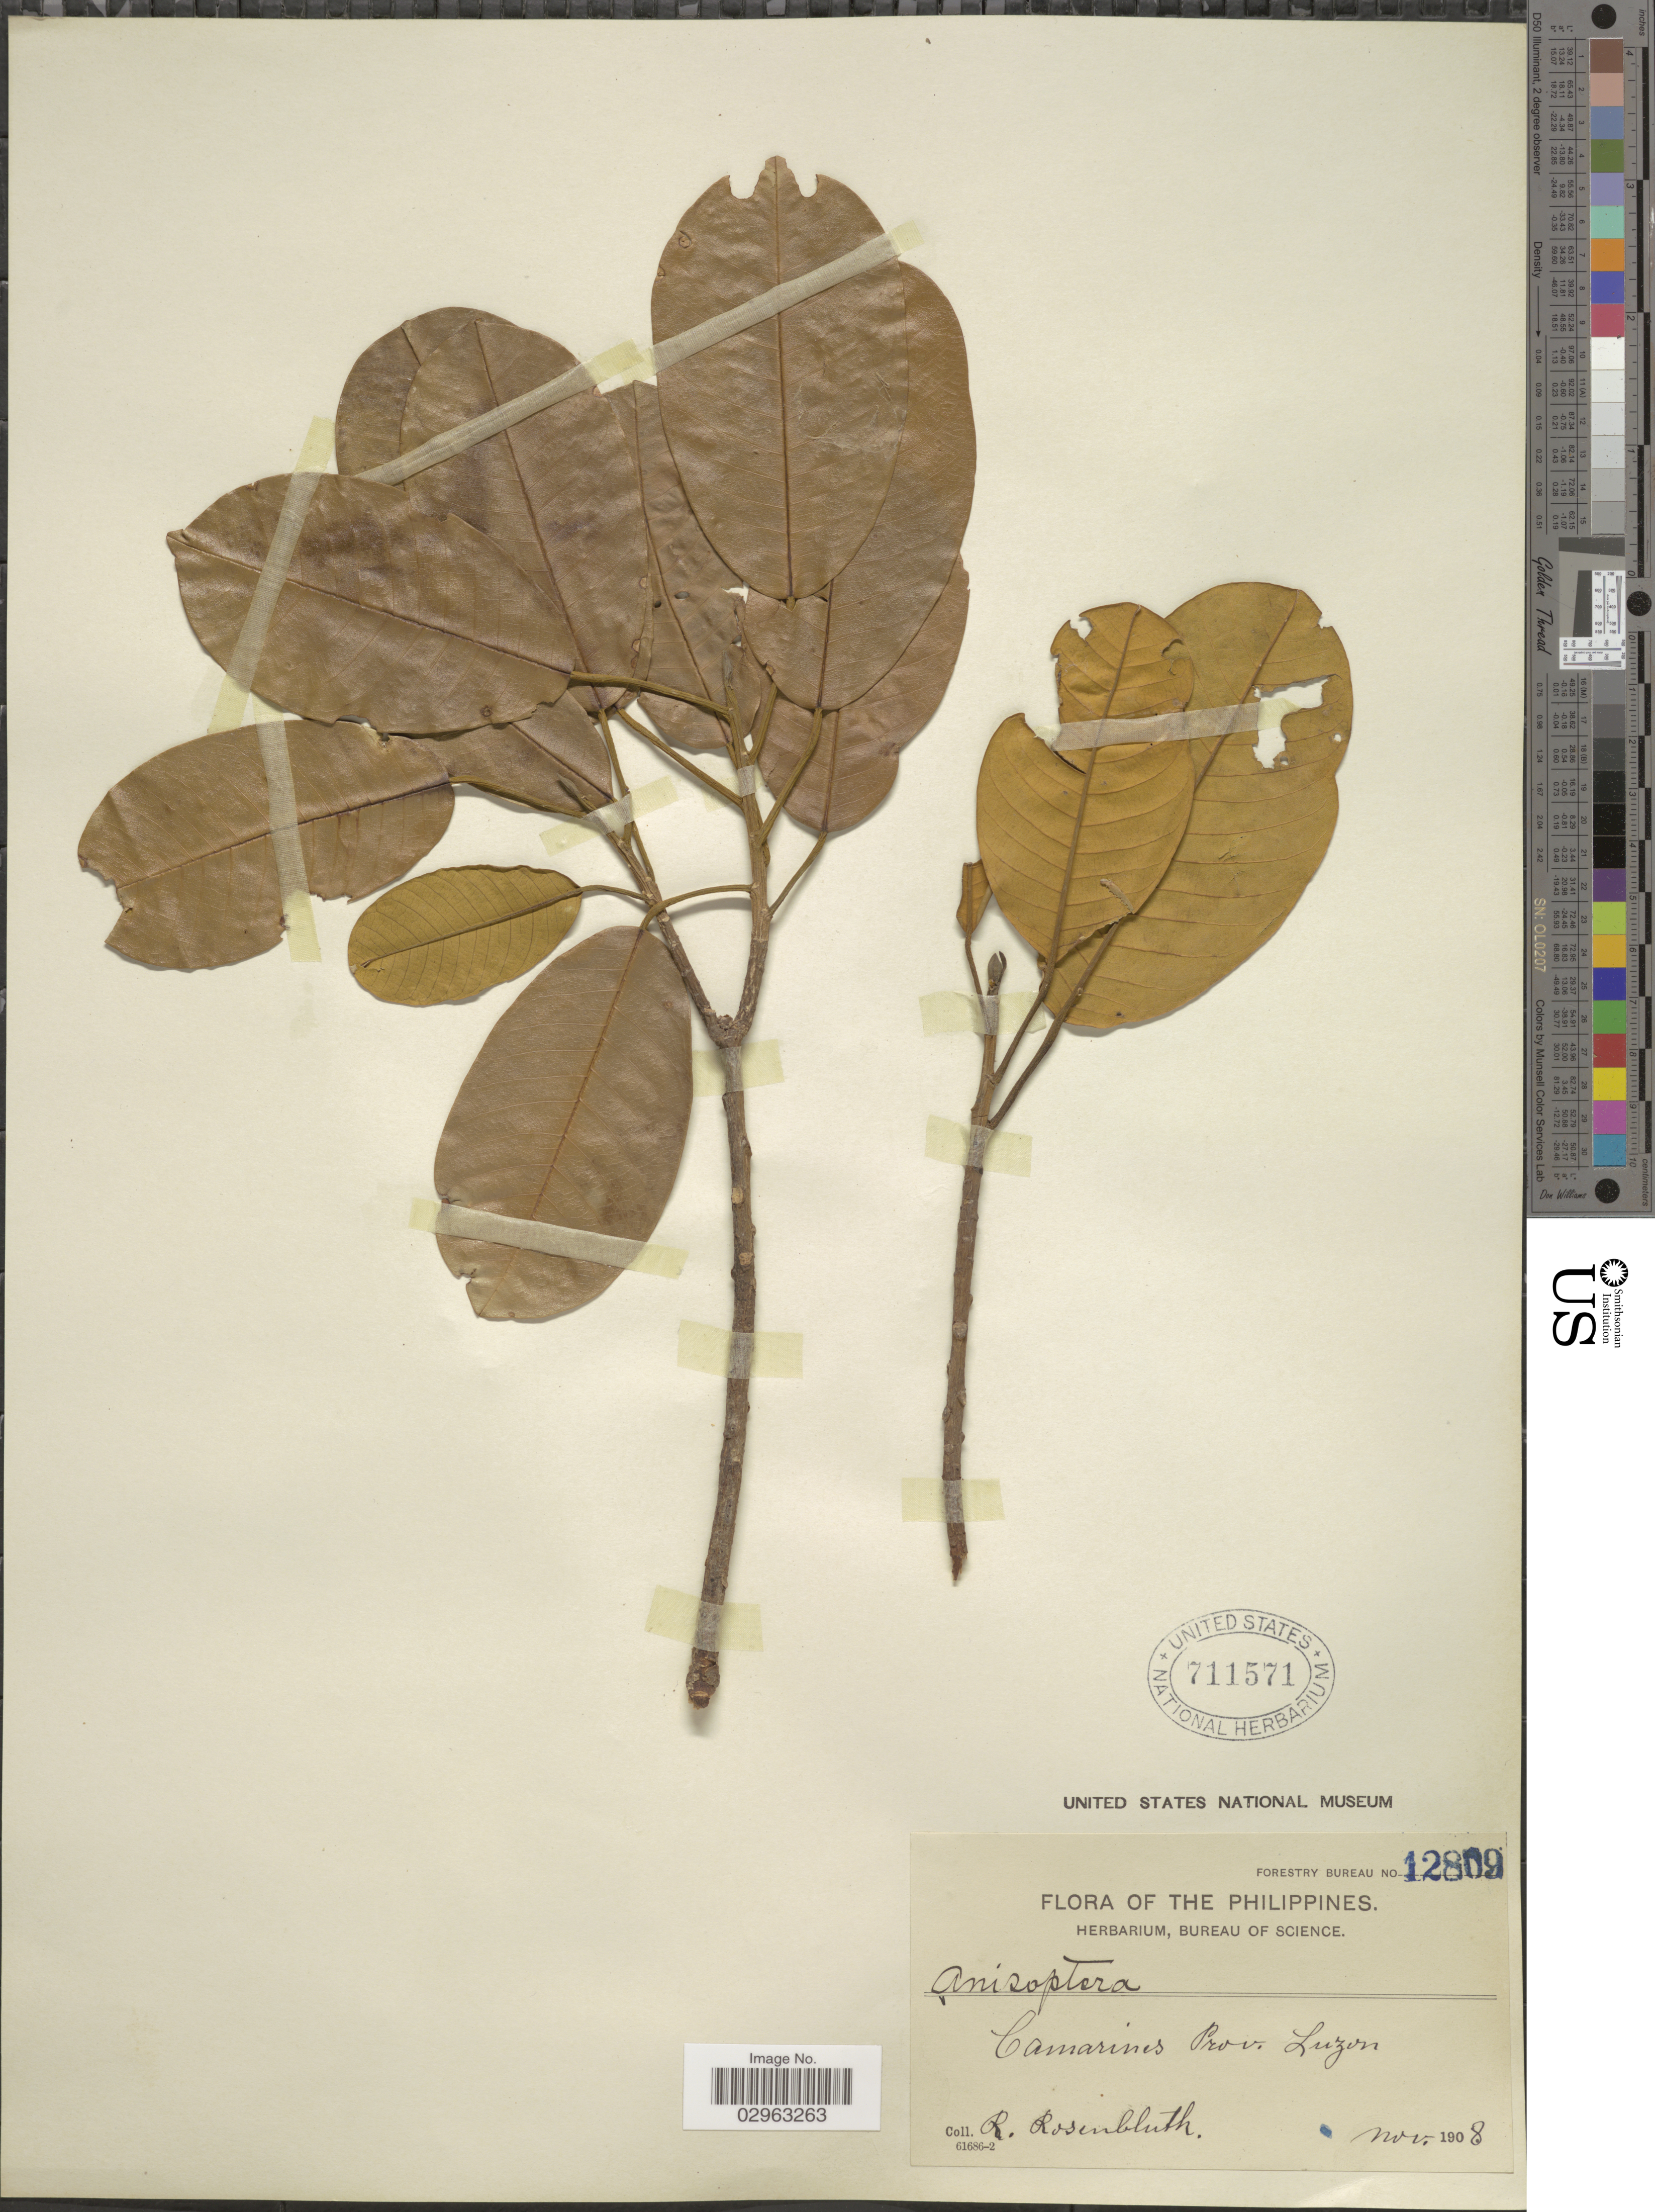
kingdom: Plantae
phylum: Tracheophyta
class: Magnoliopsida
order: Malvales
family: Dipterocarpaceae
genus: Anisoptera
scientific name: Anisoptera sp.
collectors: R. Rosenbluth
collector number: Forestry Bureau 12809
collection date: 1908-11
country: Philippines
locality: Camarines, Prov. Luzon.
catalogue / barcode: US 711571